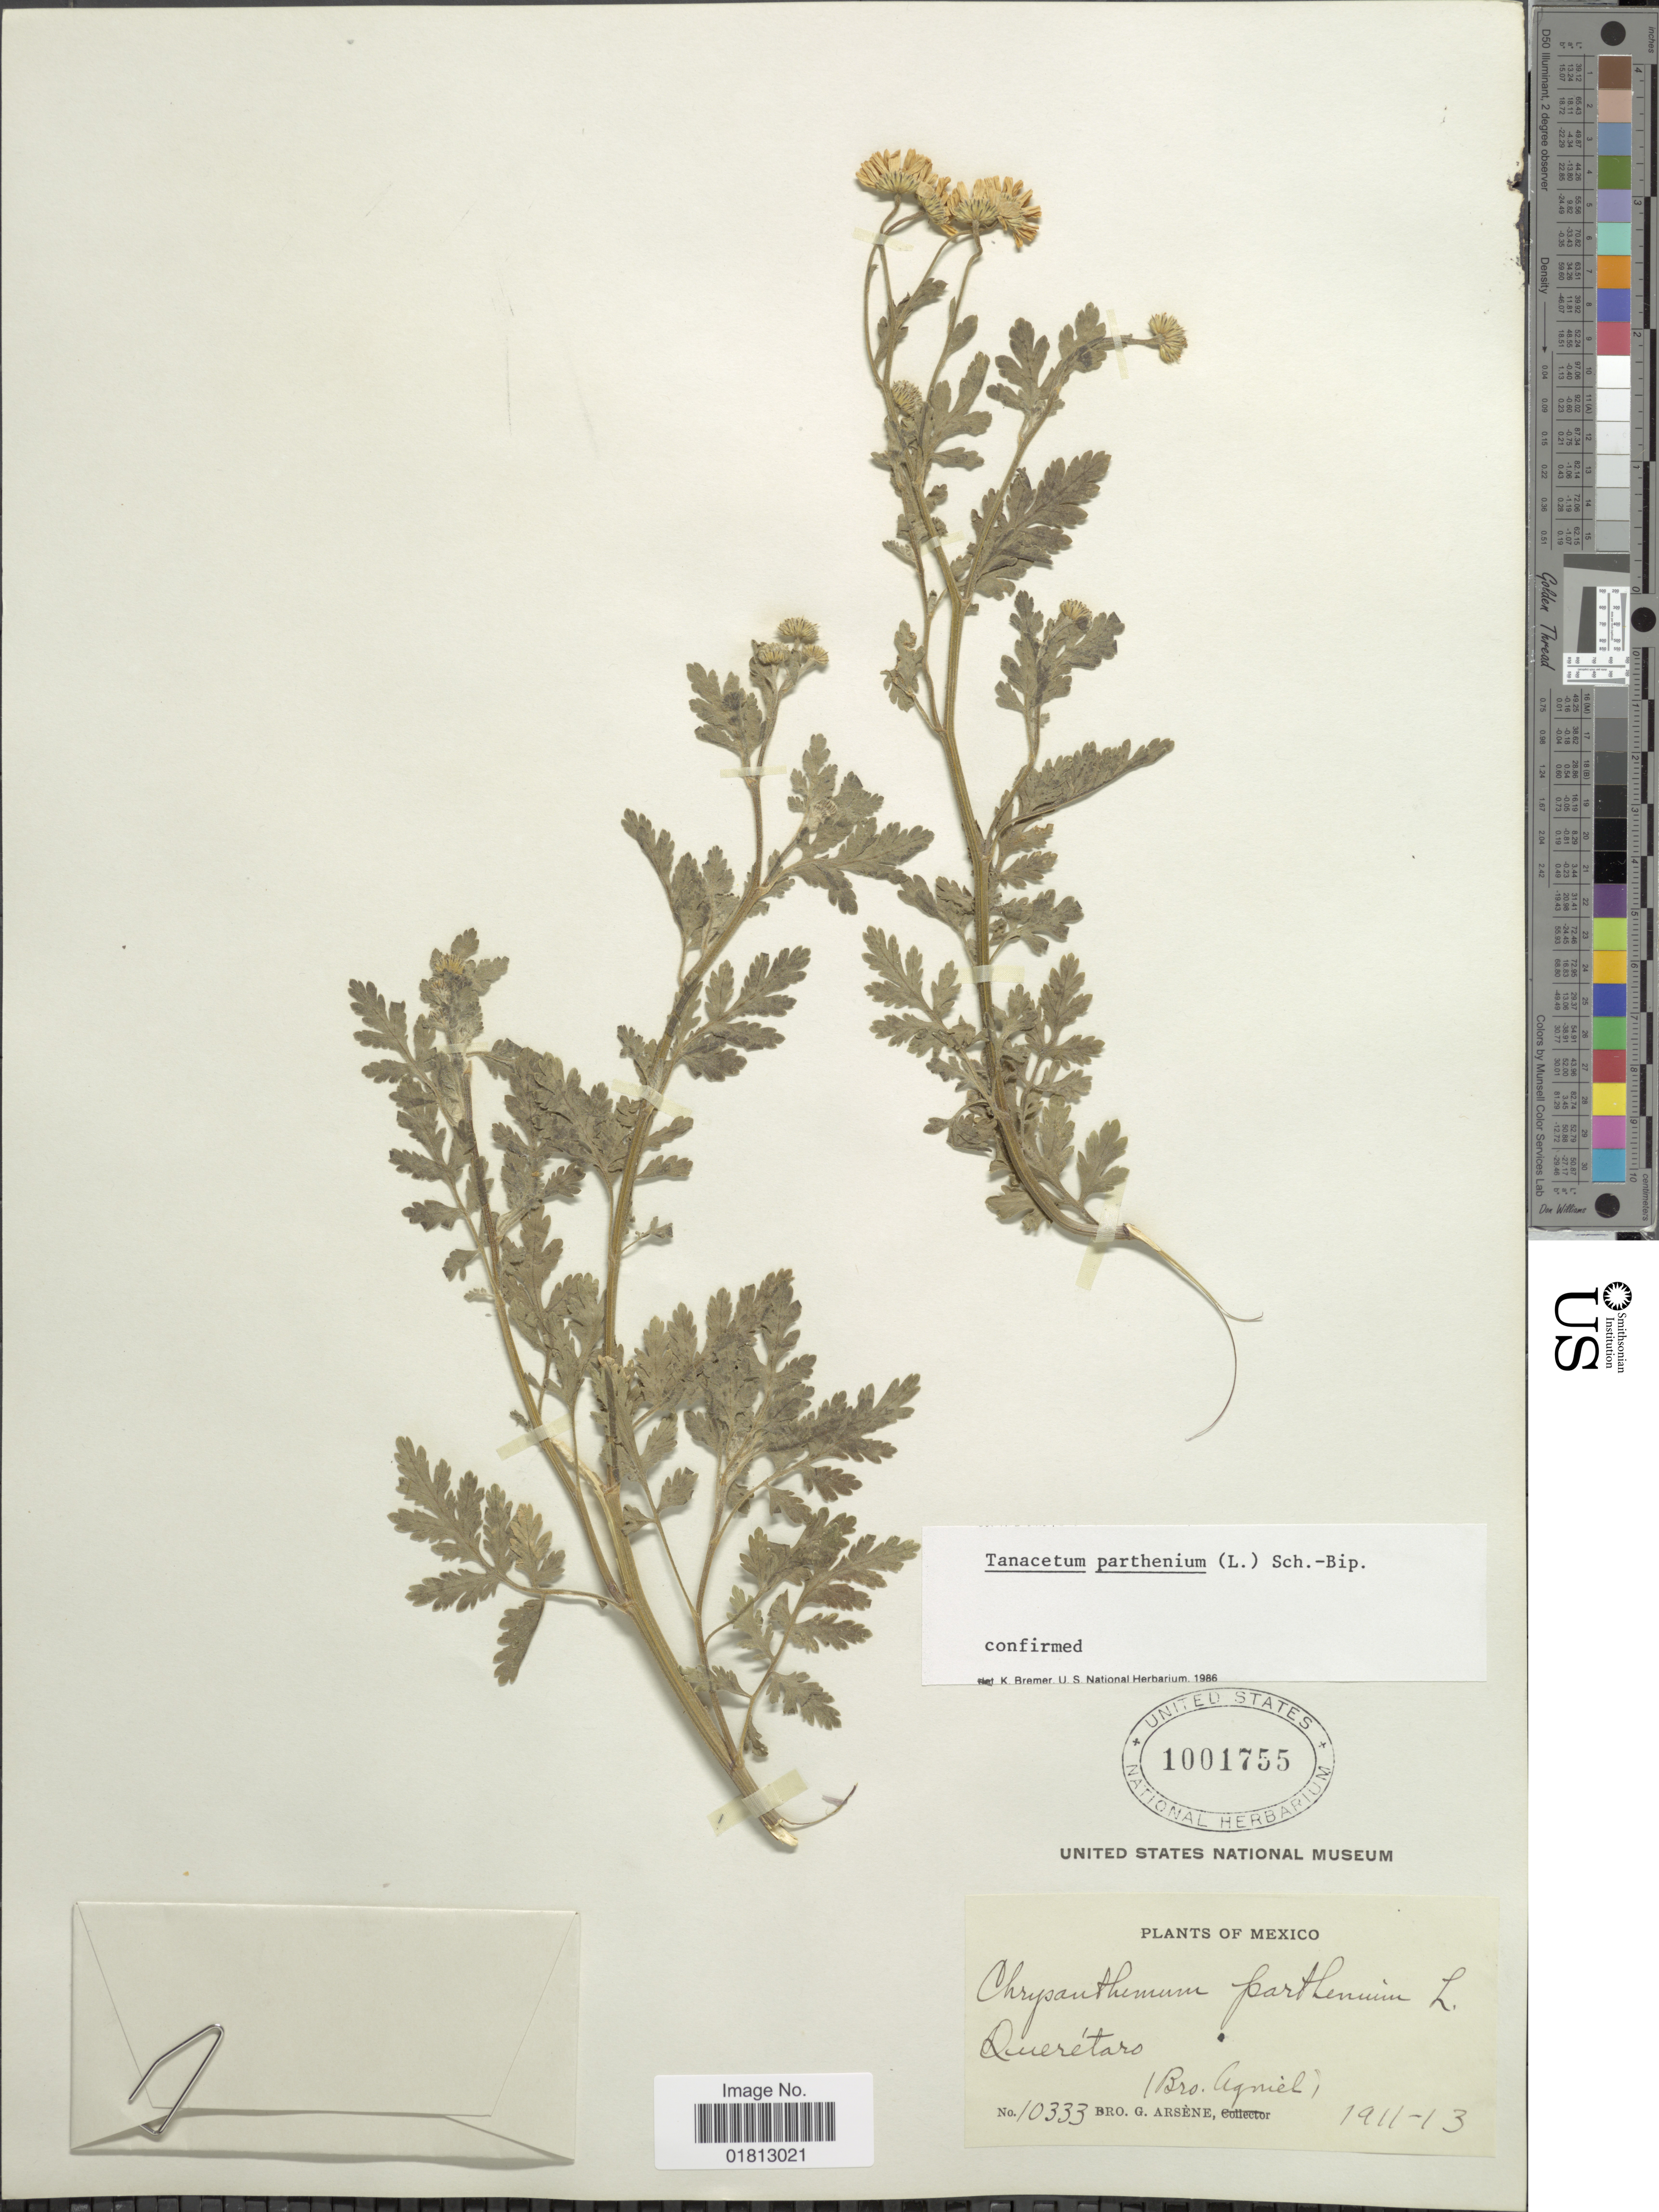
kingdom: Plantae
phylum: Tracheophyta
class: Magnoliopsida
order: Asterales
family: Asteraceae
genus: Tanacetum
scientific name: Tanacetum parthenium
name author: (L.) Sch. Bip.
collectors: Bro. Agniel & Bro. G. Arsène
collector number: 10333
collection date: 1911/1913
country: Mexico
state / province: Querétaro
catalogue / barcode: US 1001755